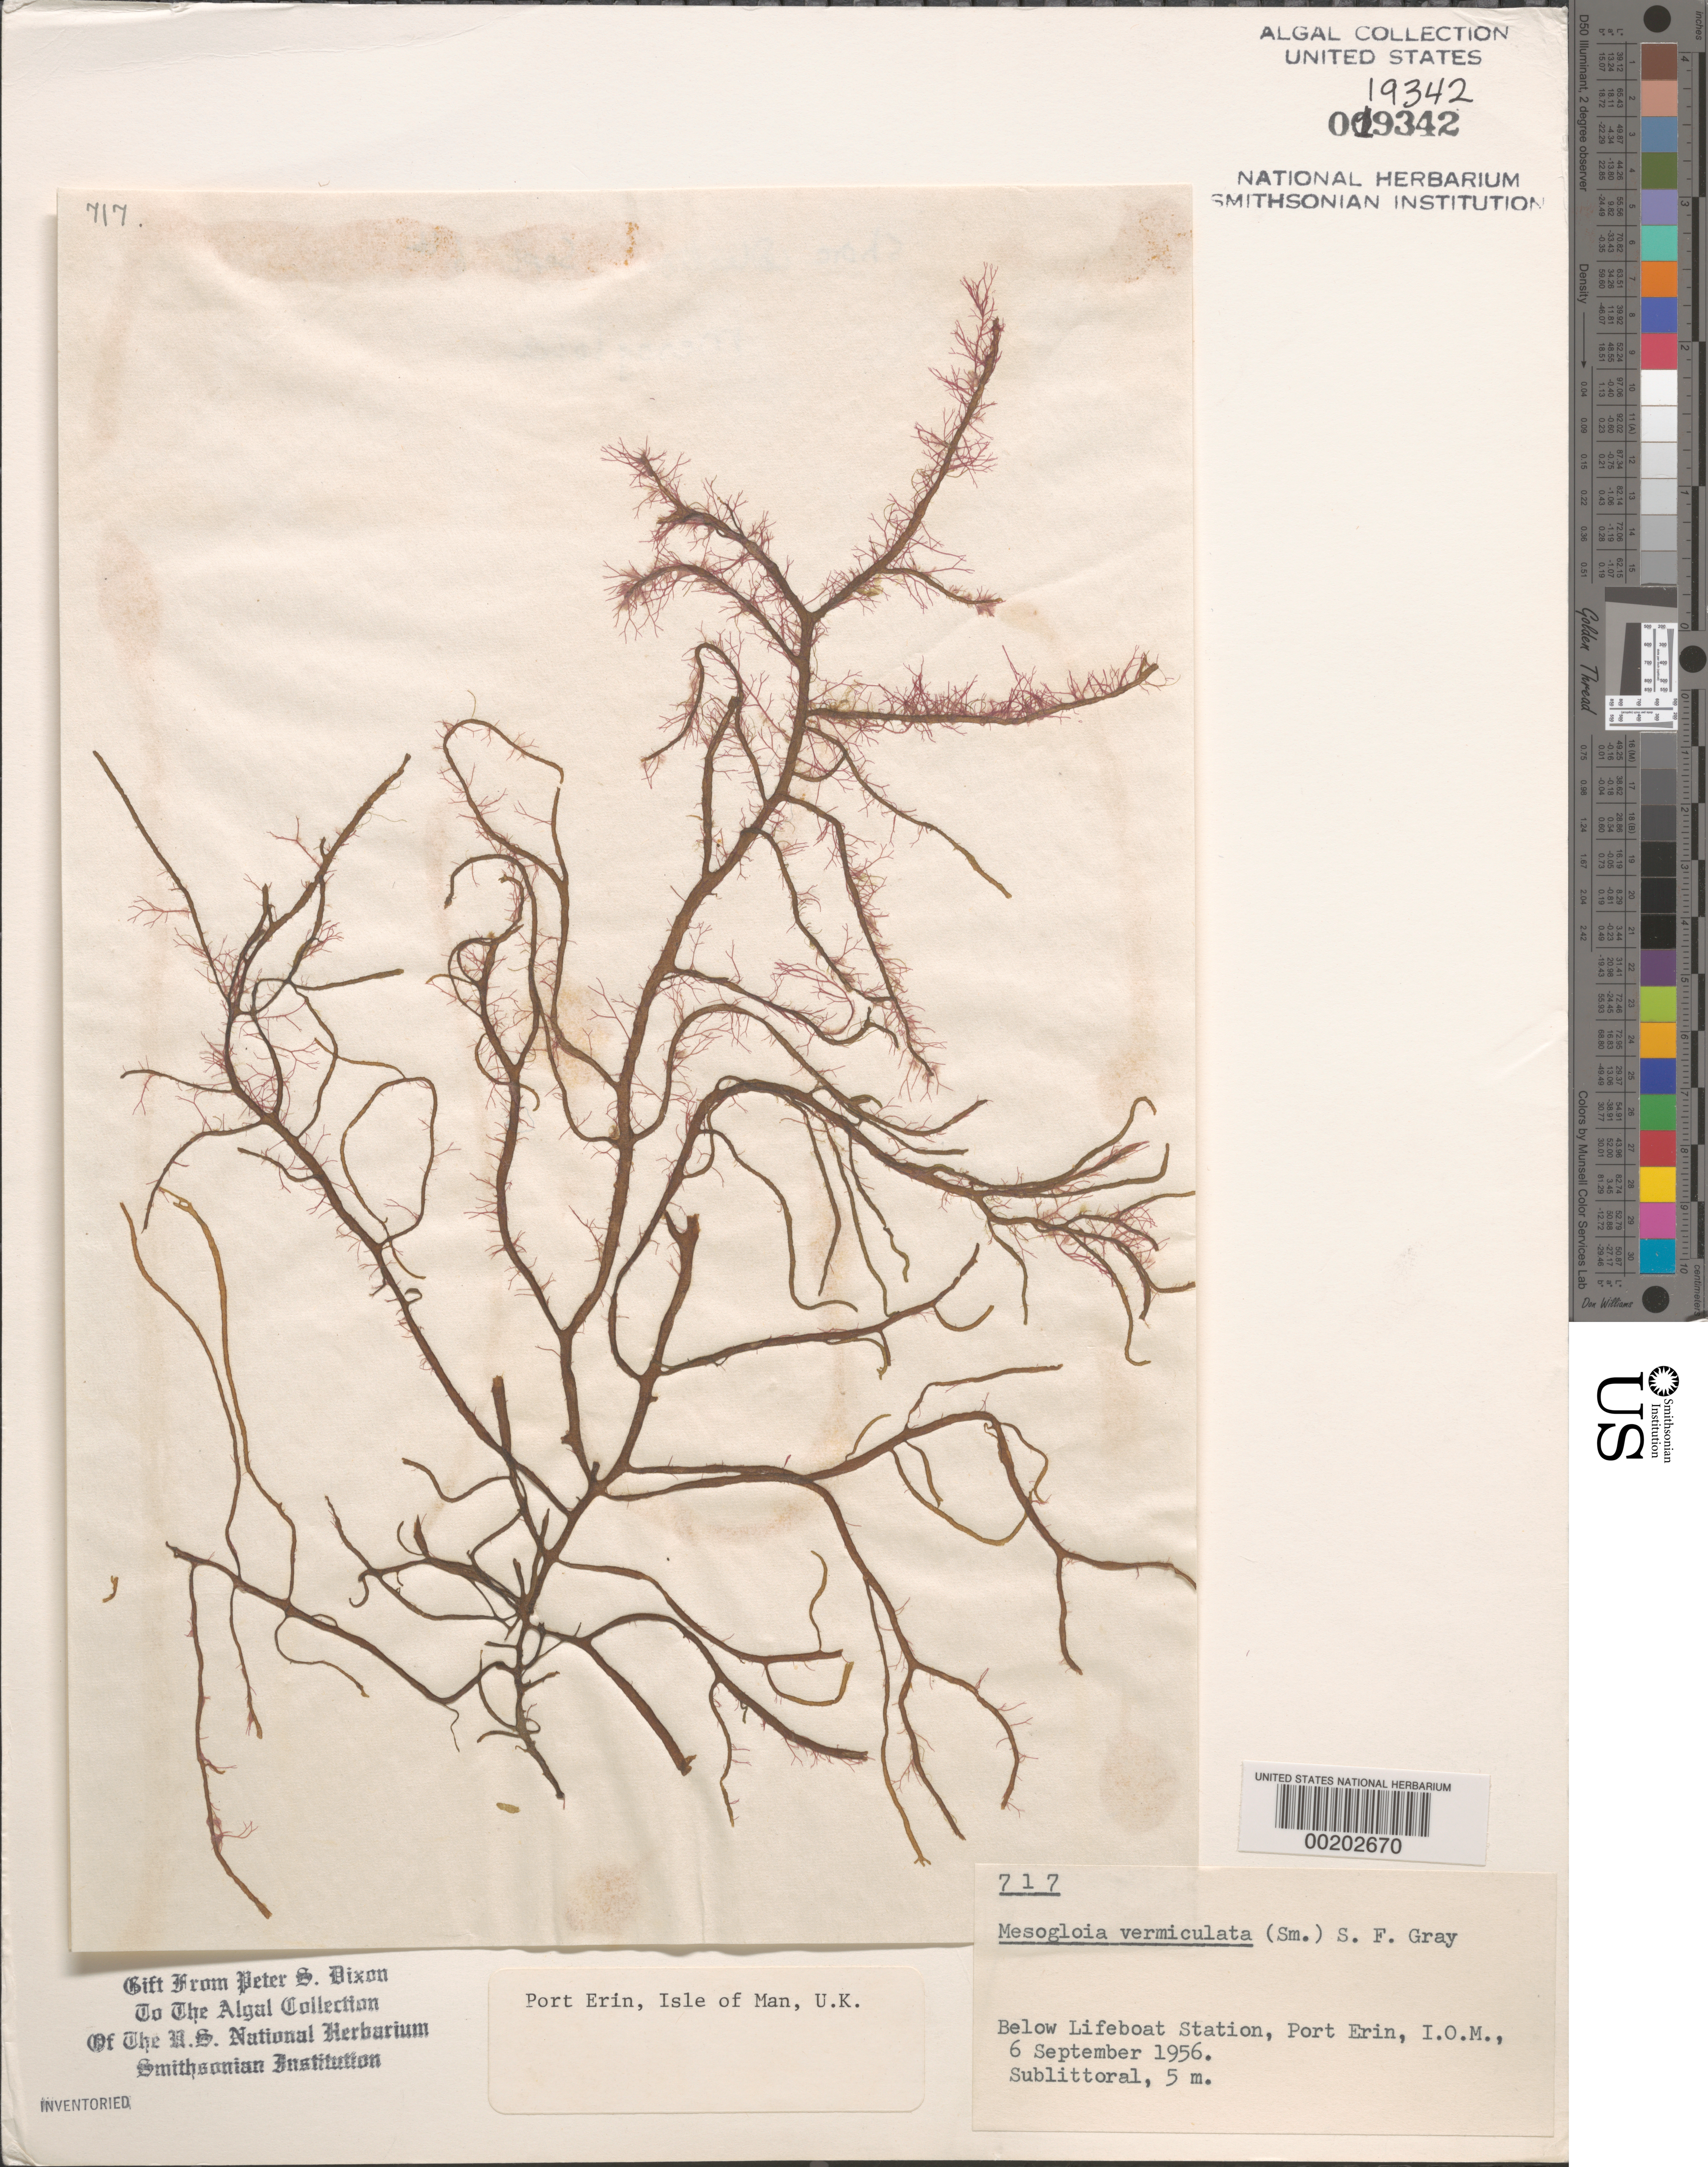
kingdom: Chromista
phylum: Ochrophyta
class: Phaeophyceae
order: Ectocarpales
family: Chordariaceae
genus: Mesogloia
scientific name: Mesogloia vermiculata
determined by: Dixon, P. S.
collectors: P. S. Dixon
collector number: PSD 717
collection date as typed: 06 Sep 1956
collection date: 1956-09-06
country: United Kingdom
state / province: England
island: Isle of Man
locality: Port Erin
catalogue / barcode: US 19342